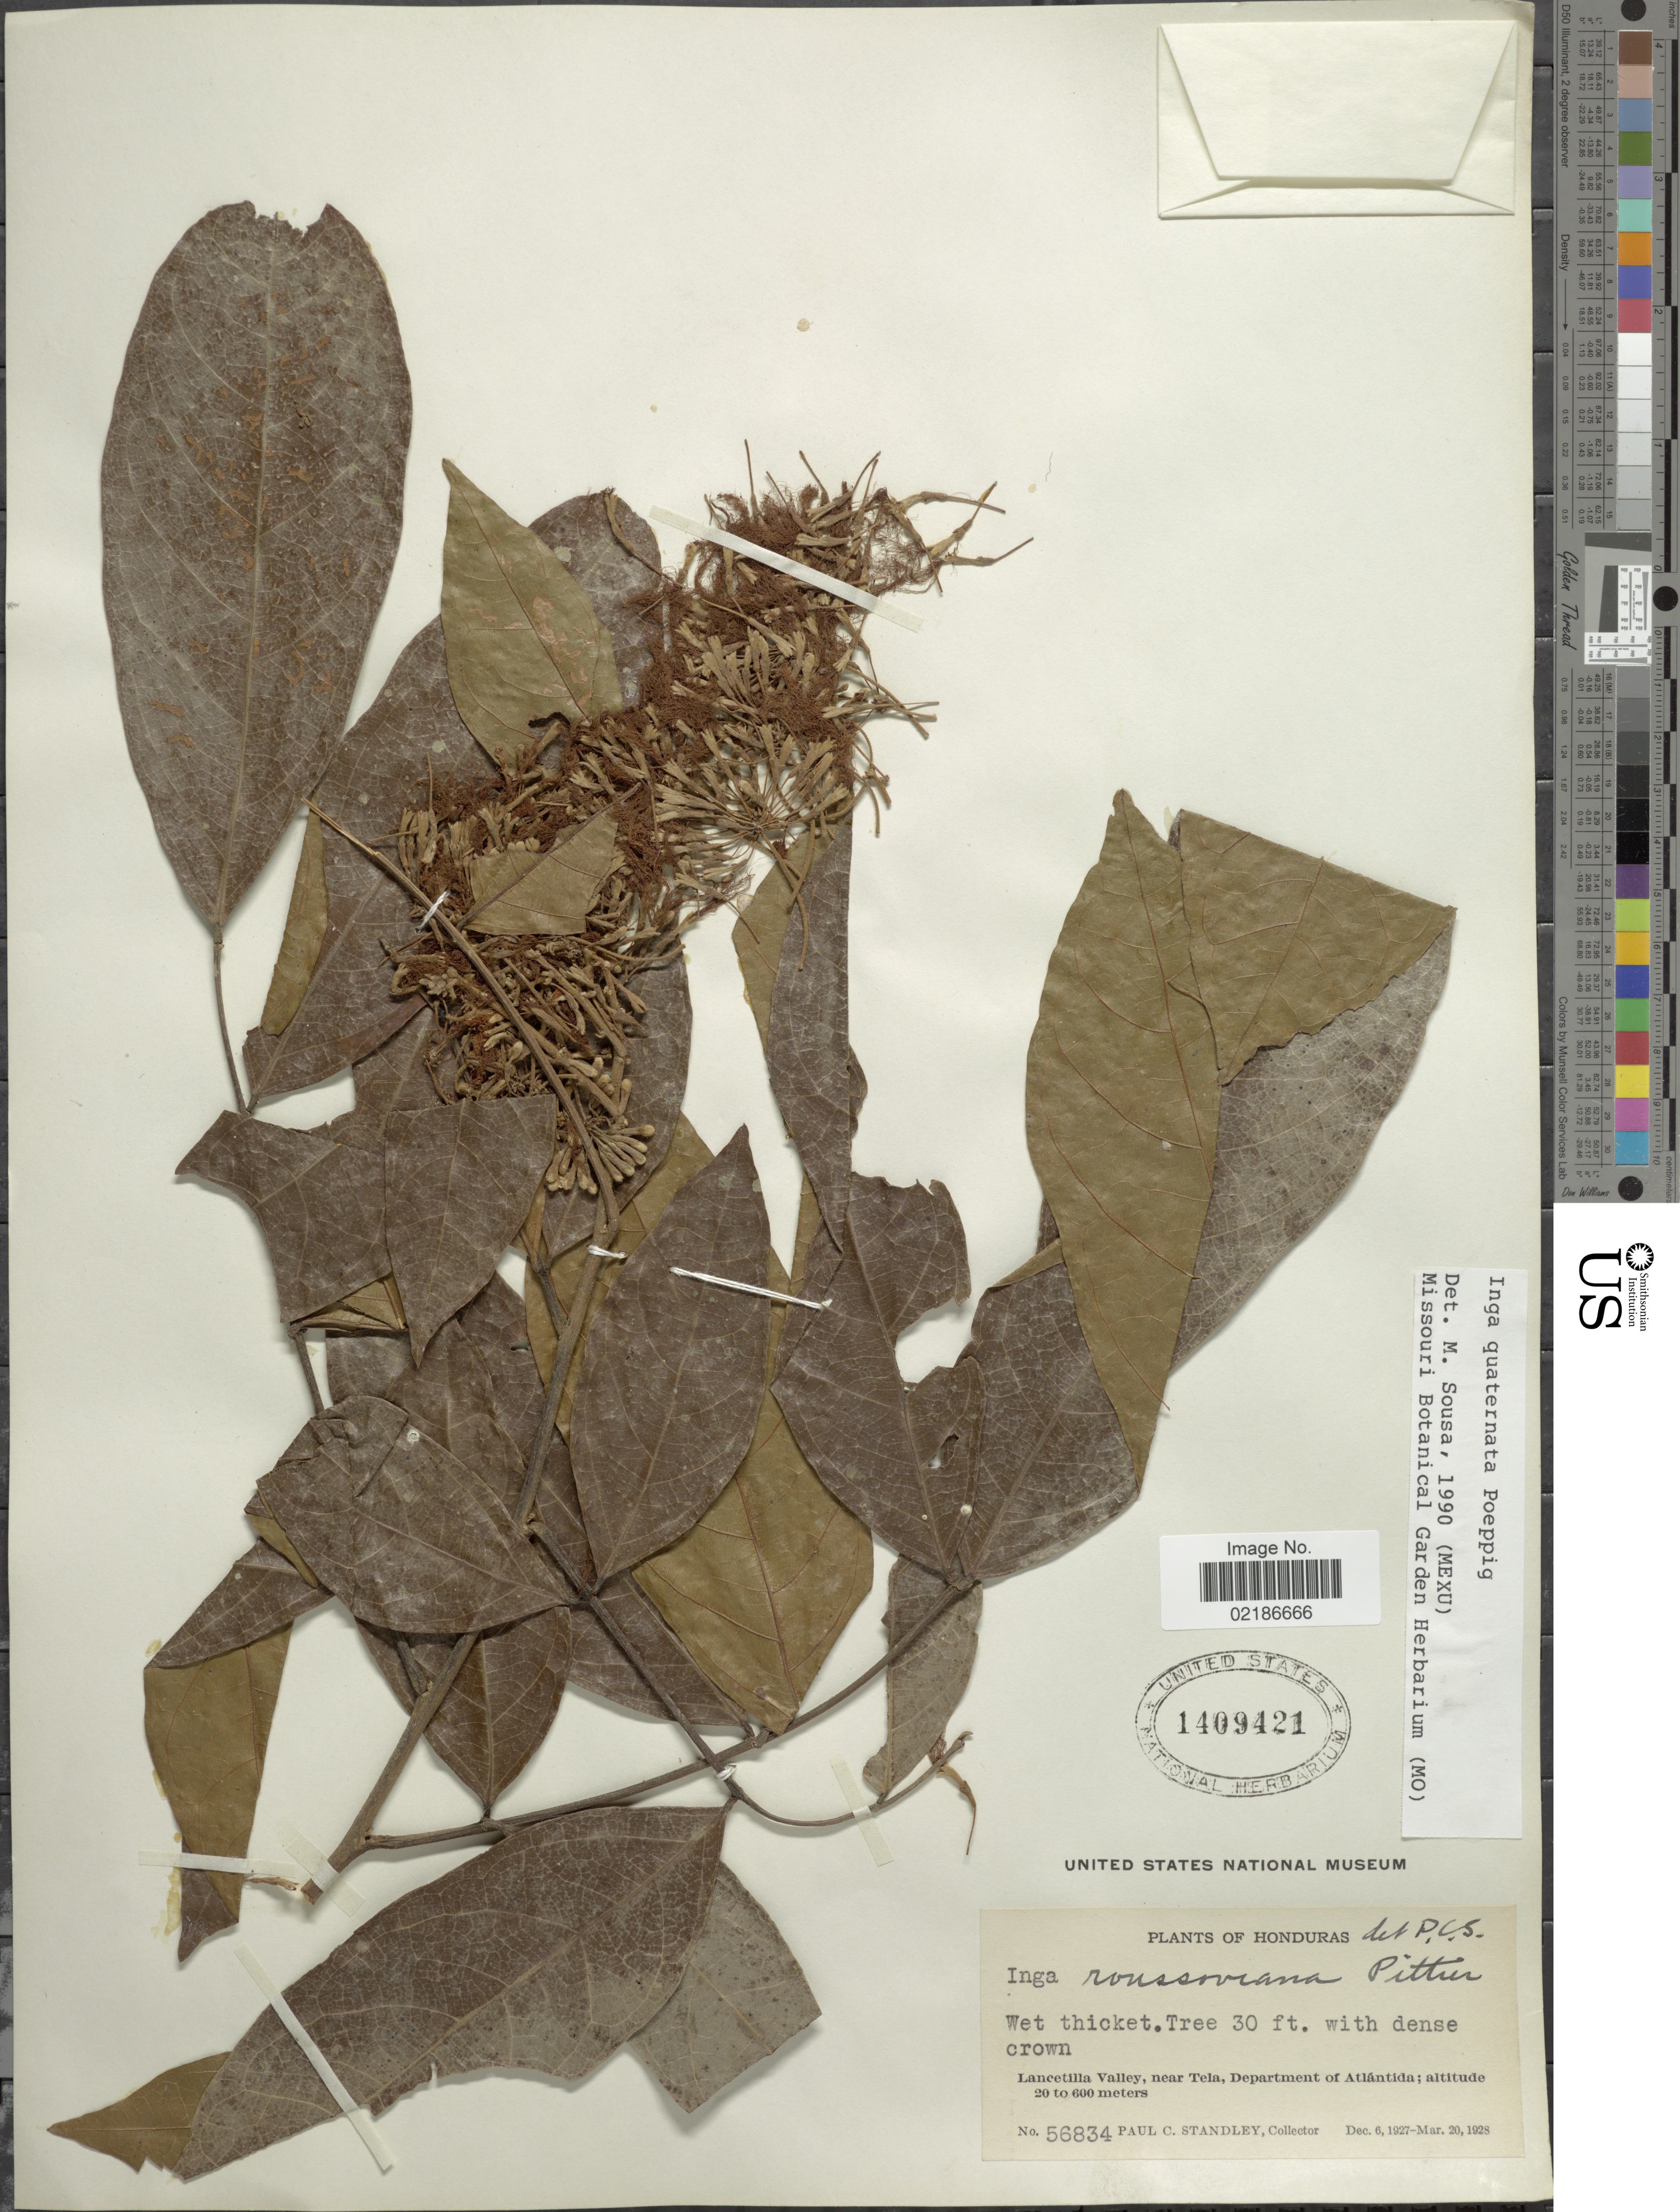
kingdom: Plantae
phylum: Tracheophyta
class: Magnoliopsida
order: Fabales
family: Fabaceae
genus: Inga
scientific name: Inga quaternata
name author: Poepp. & Endl.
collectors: P. C. Standley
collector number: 56834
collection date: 1927-12-06/1928-03-20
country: Honduras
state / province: Atlántida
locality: Lancetilla Valley, near Tela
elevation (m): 20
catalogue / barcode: US 1409421